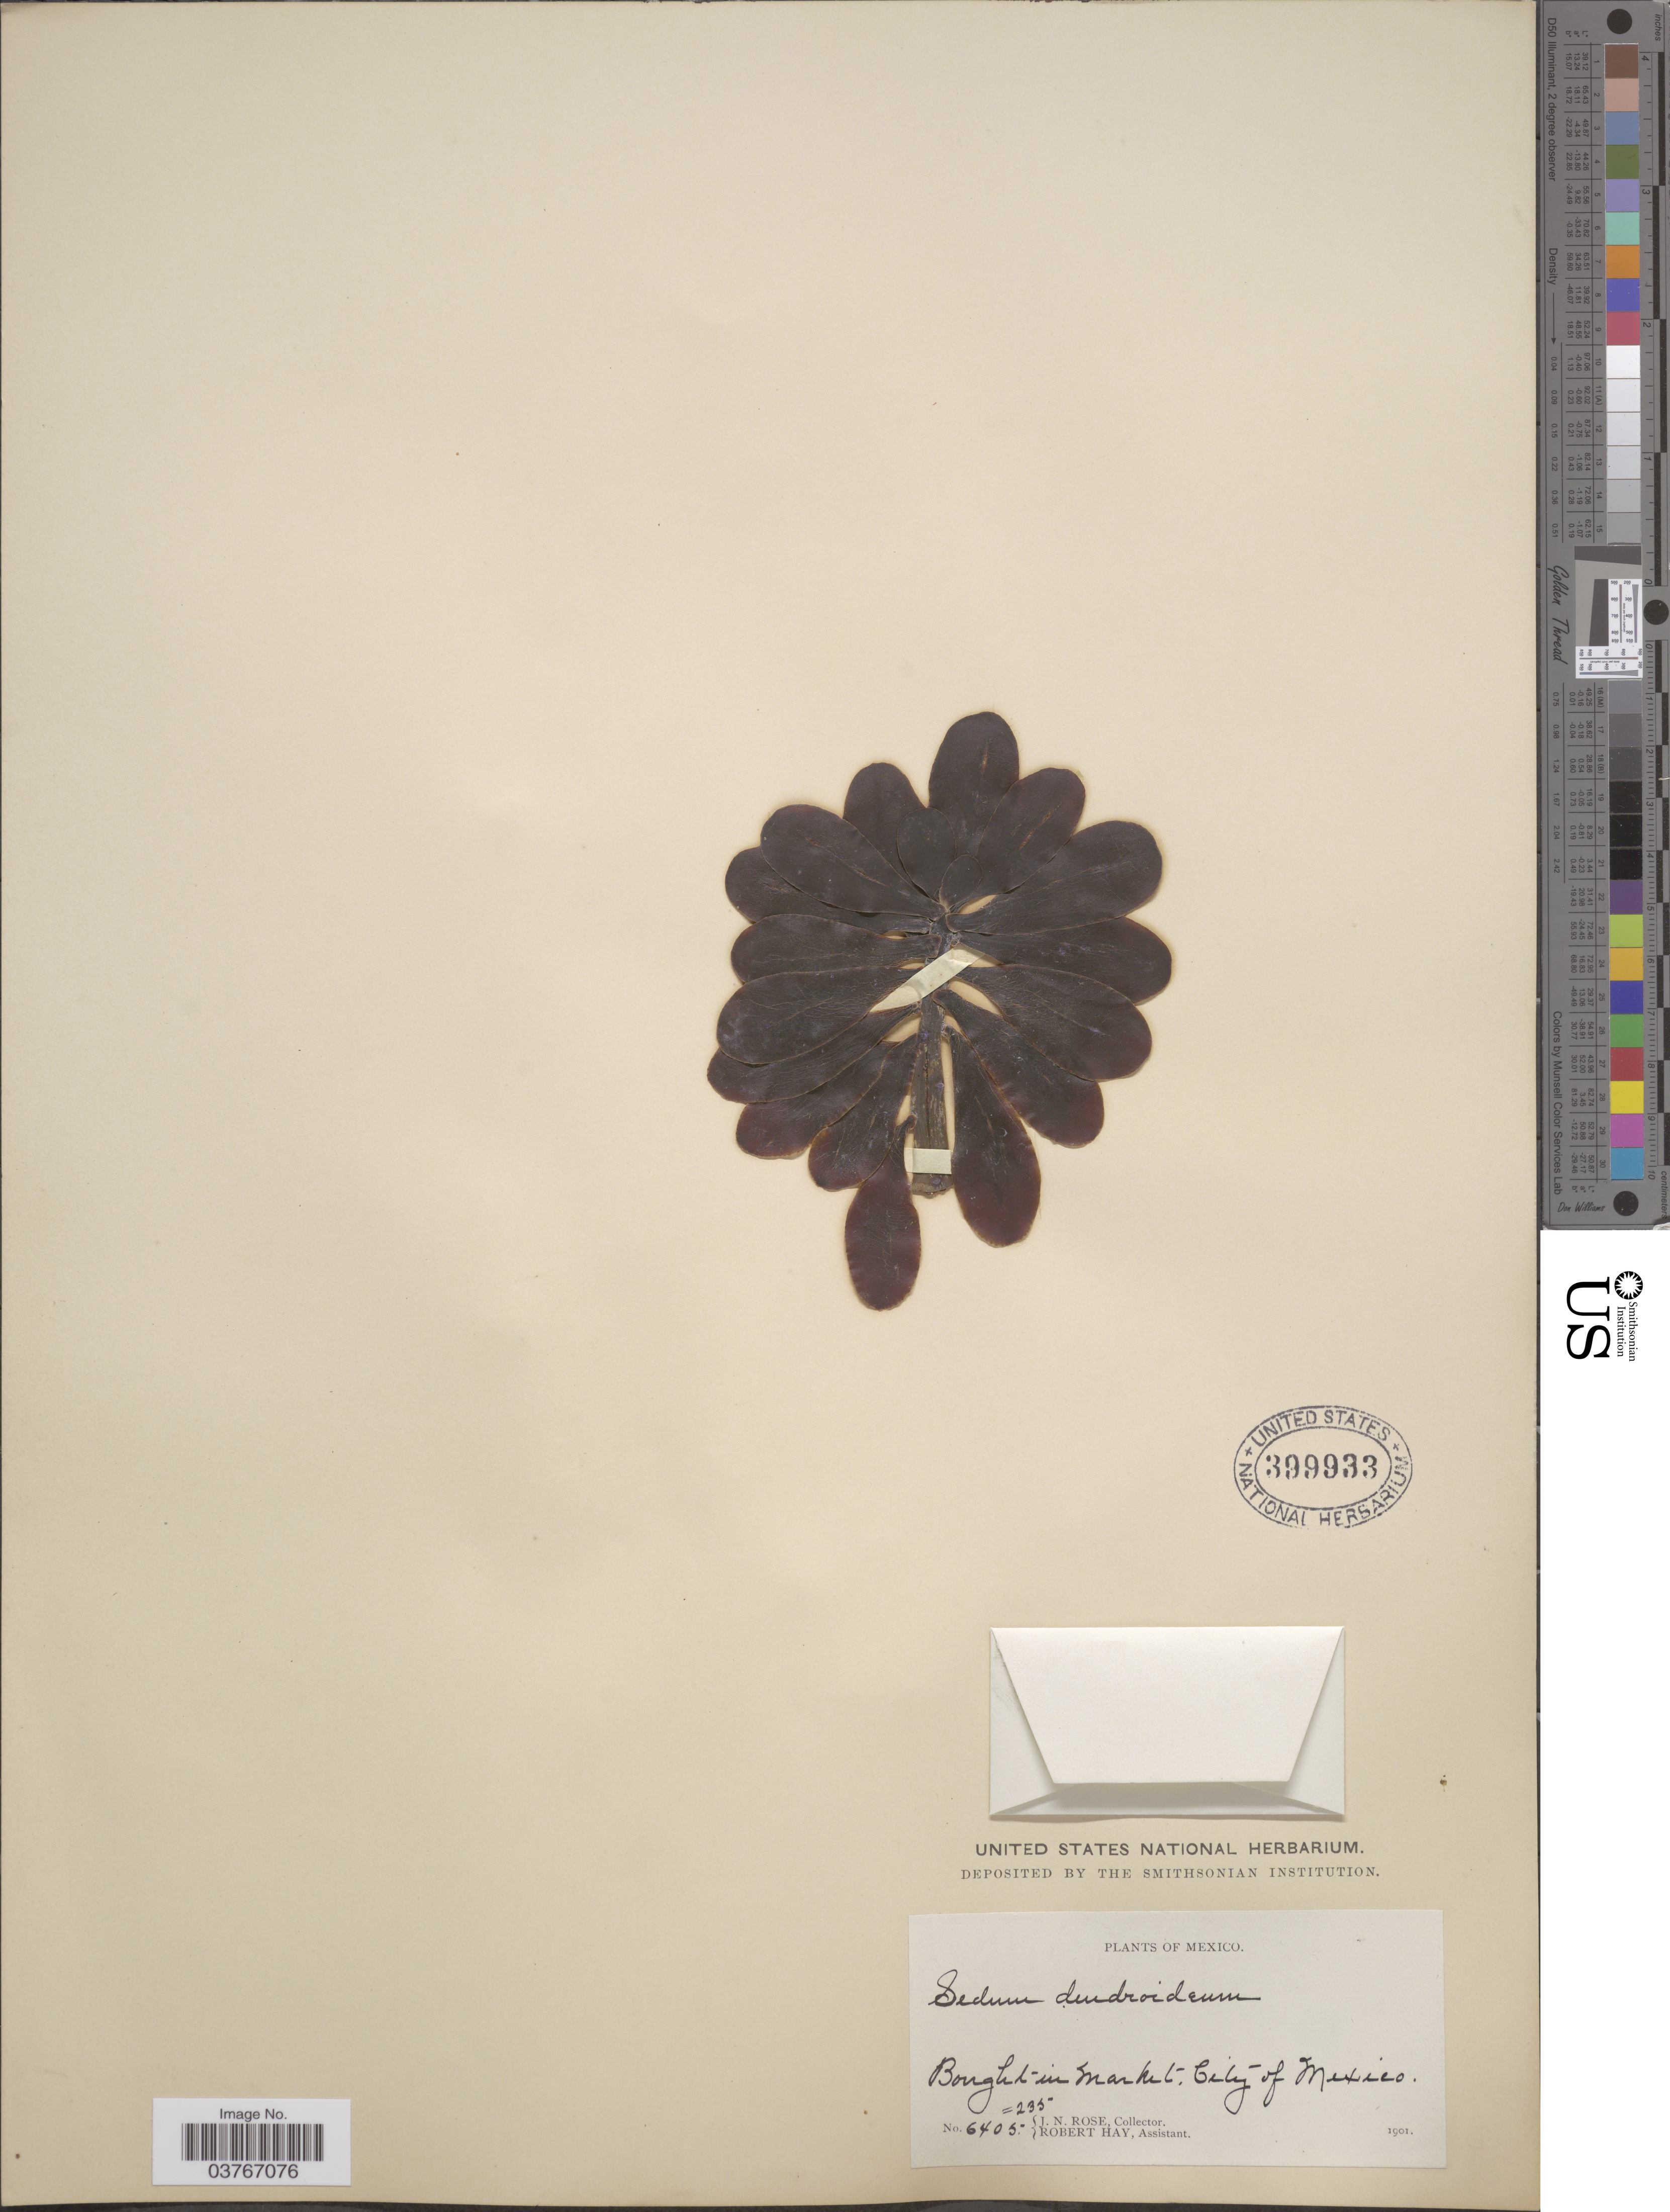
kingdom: Plantae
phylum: Tracheophyta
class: Magnoliopsida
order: Saxifragales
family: Crassulaceae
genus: Sedum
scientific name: Sedum dendroideum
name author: Moc. & Sessé ex DC.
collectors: J. N. Rose & R. Hay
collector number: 6405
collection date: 1901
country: Mexico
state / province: México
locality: Bought in Market, City of Mexico.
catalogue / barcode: US 399933